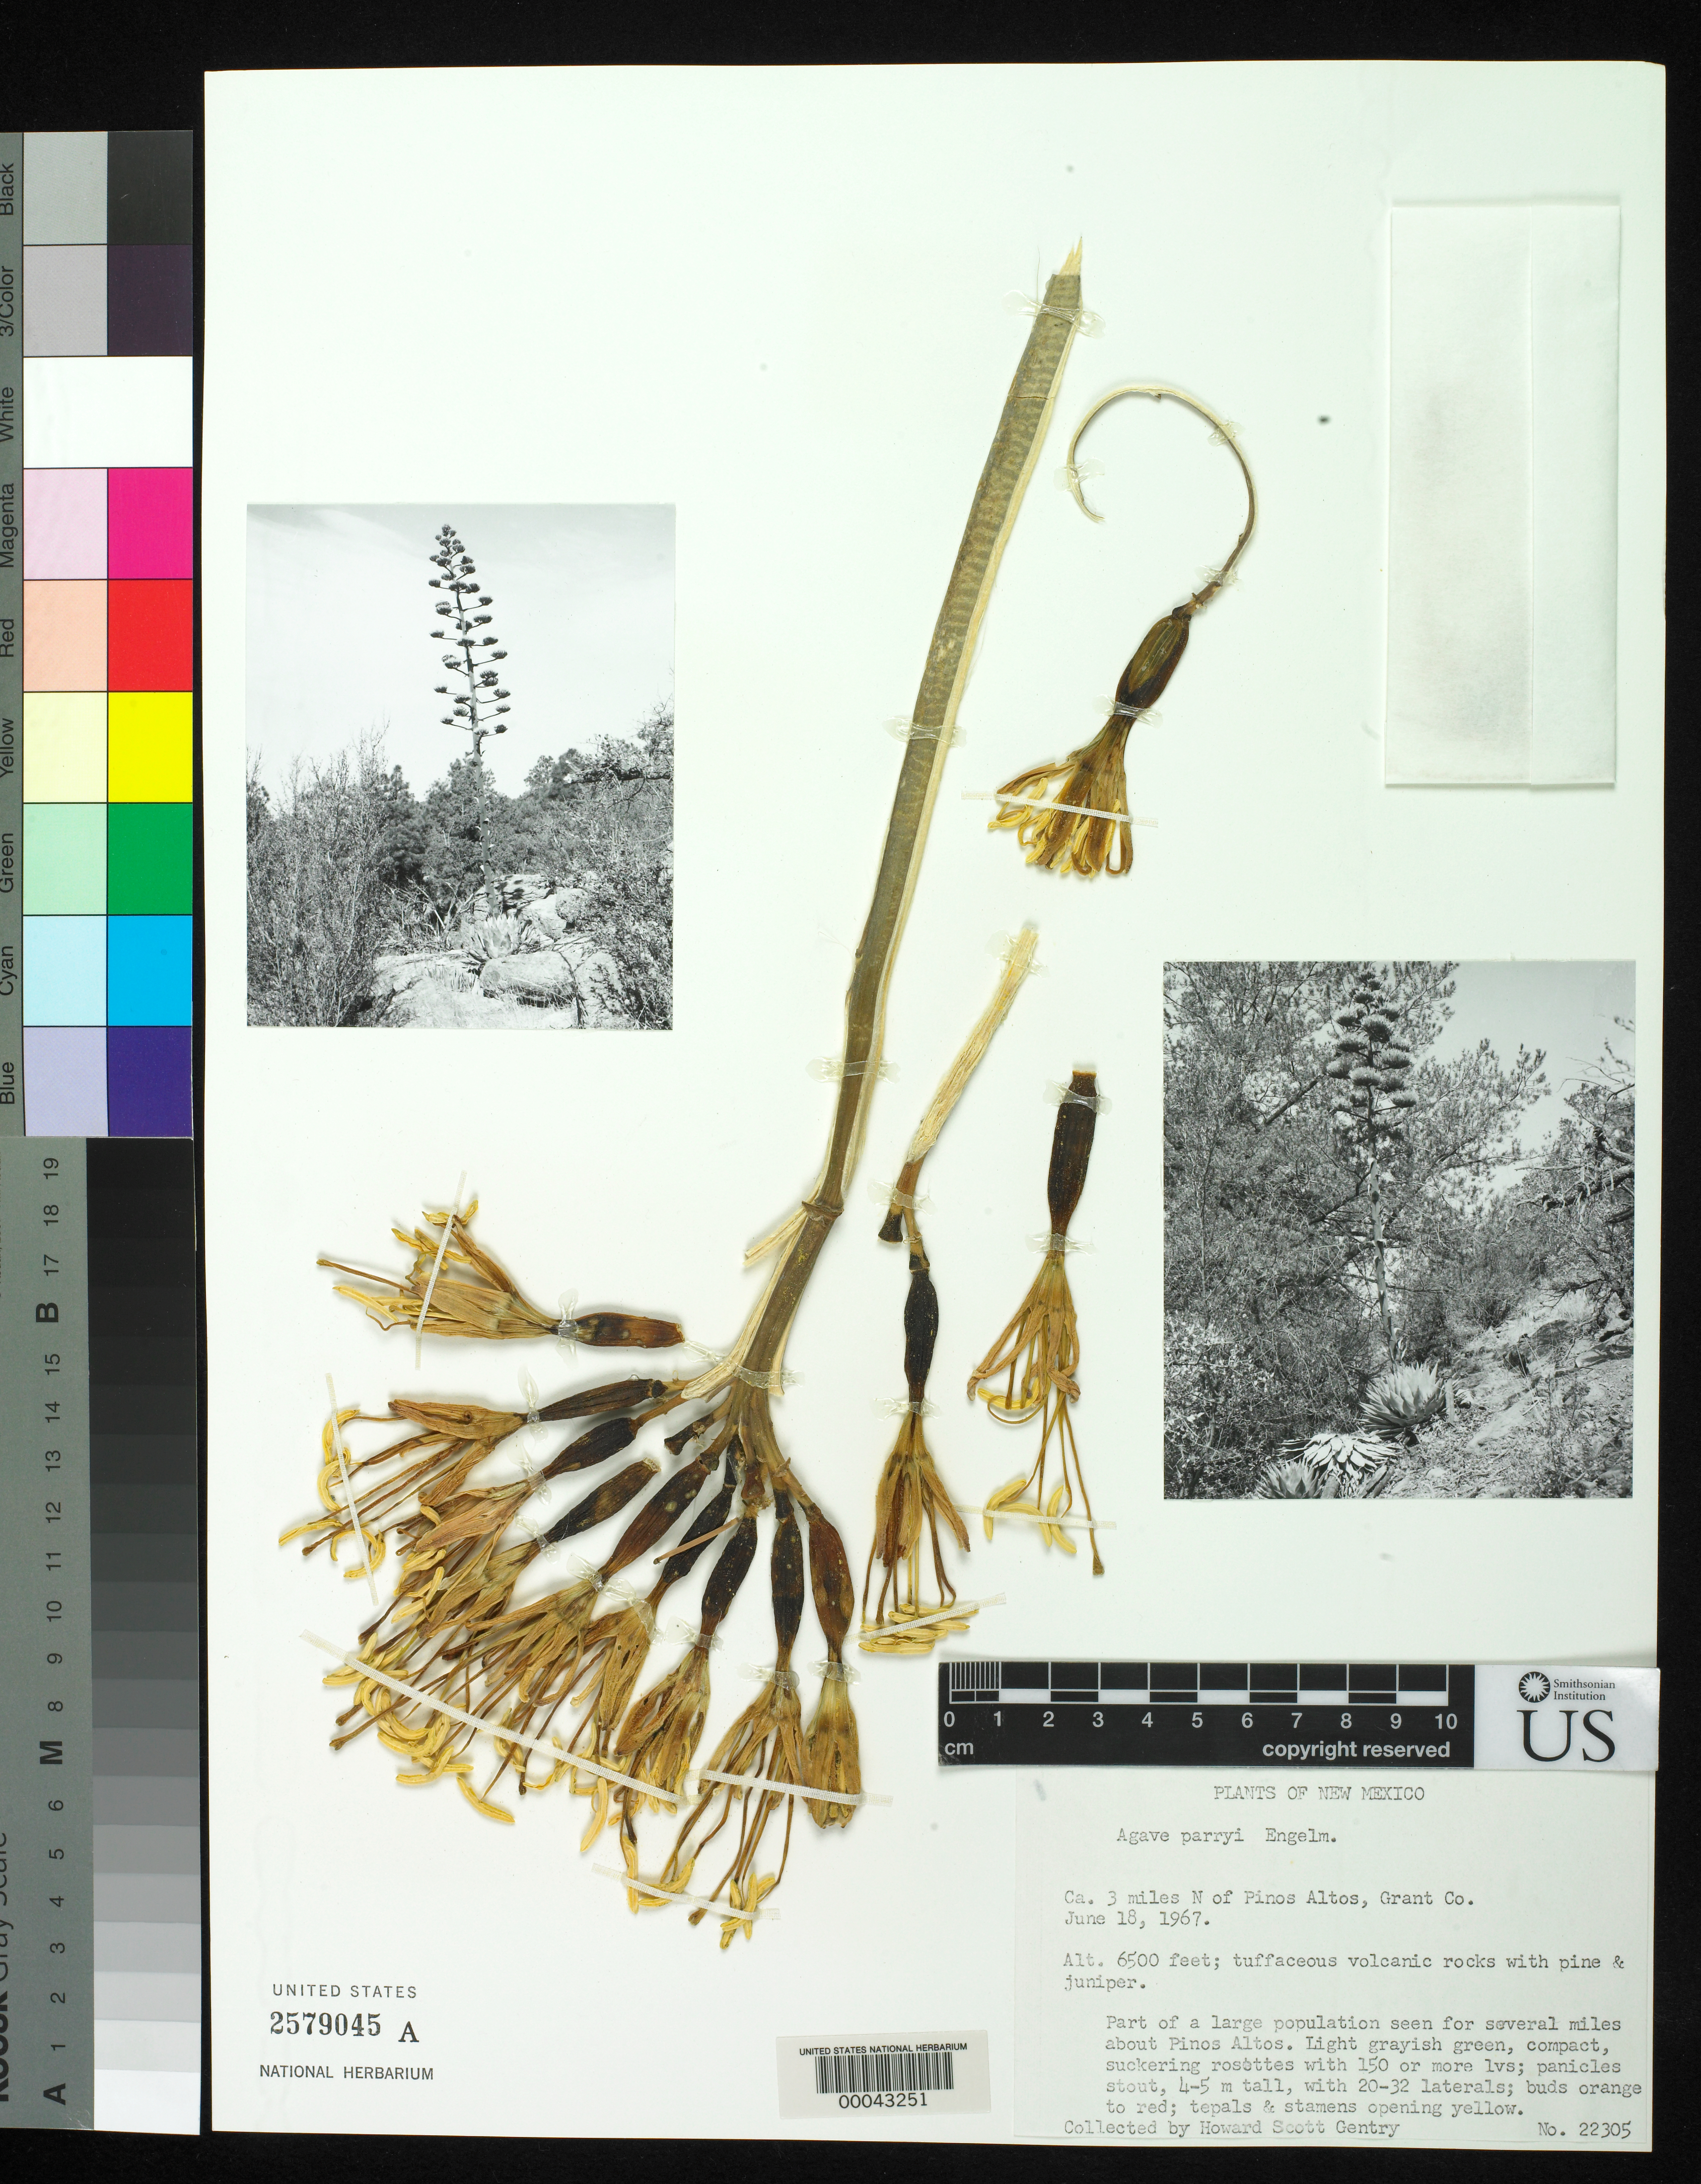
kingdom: Plantae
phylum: Tracheophyta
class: Liliopsida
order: Asparagales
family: Asparagaceae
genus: Agave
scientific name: Agave parryi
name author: Engelm.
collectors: H. S. Gentry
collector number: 22305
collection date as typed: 18 Jun 1967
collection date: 1967-06-18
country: United States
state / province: New Mexico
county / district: Grant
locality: Ca 3 mi n of pinos altos.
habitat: Tuffaceous volcanic rocks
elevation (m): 1981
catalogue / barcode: US 2579045A